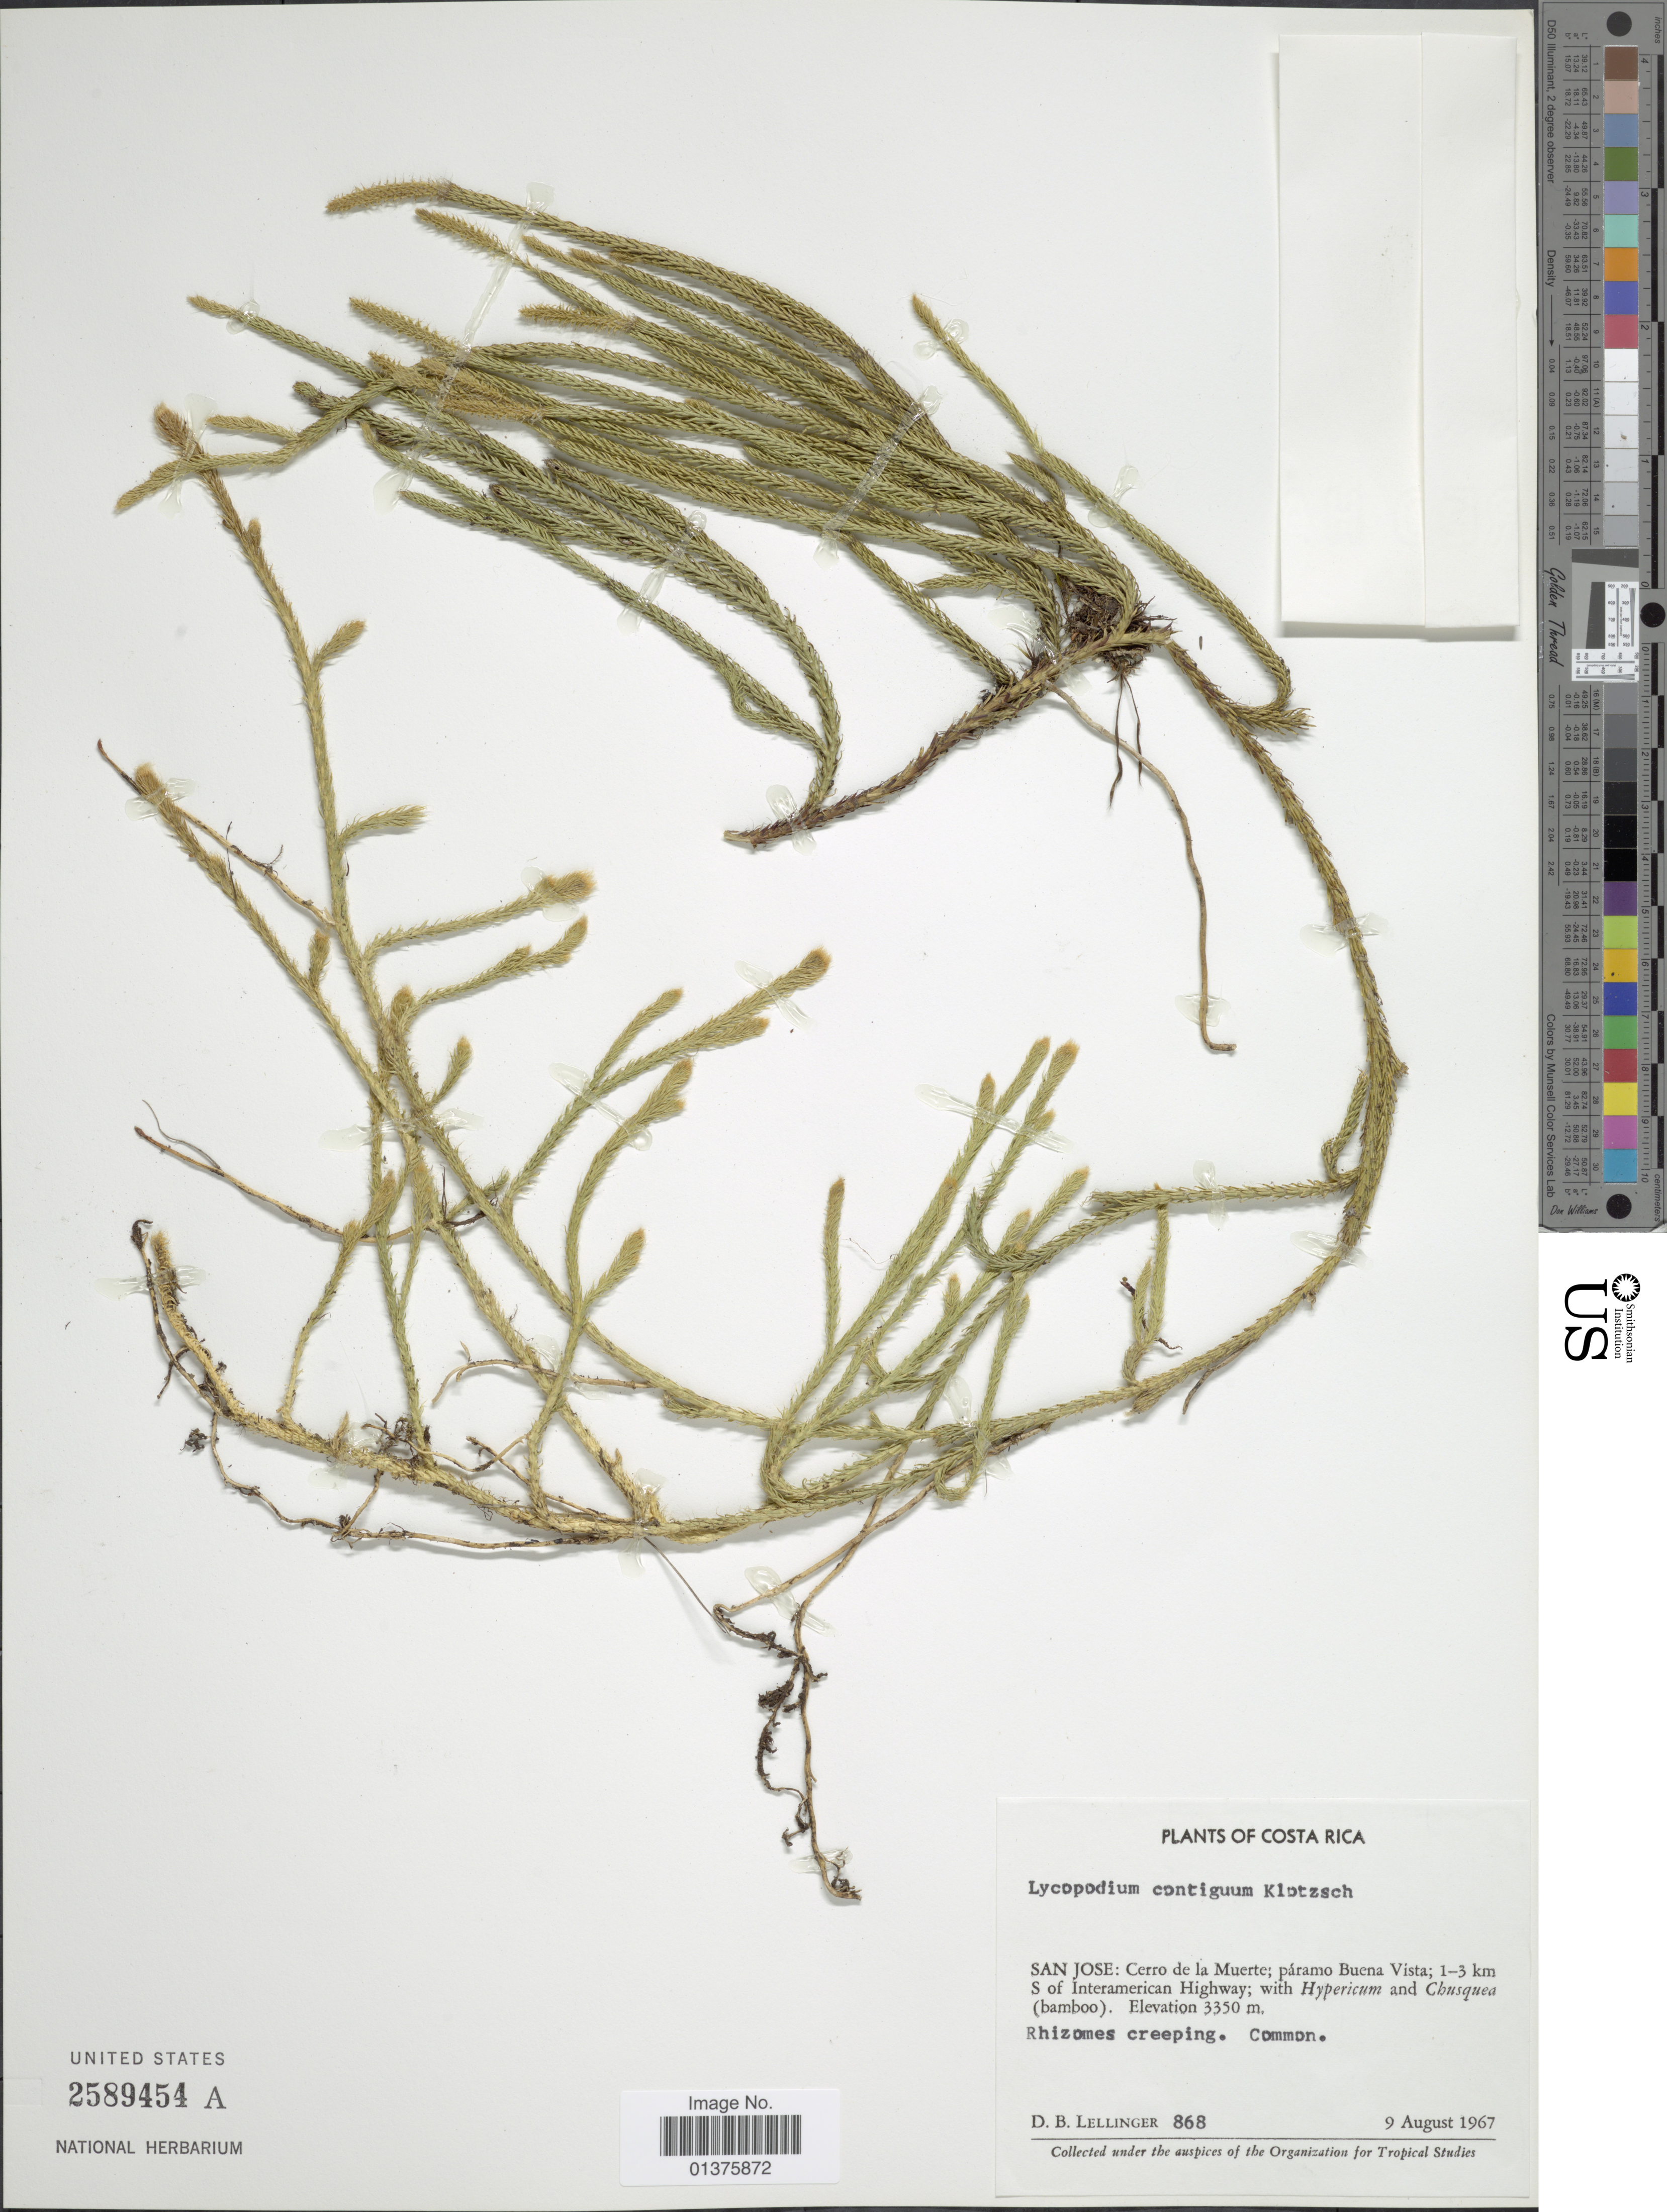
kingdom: Plantae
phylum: Tracheophyta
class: Lycopodiopsida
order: Lycopodiales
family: Lycopodiaceae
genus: Lycopodium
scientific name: Lycopodium clavatum subsp. contiguum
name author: (Klotzsch) B. Øllg.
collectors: D. B. Lellinger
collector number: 868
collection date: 1967-08-09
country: Costa Rica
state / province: San José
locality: Cerro de la Muerte; páramo Buena Vista; 1-3 km S of Interamerican Highway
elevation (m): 3350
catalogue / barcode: US 2589454A